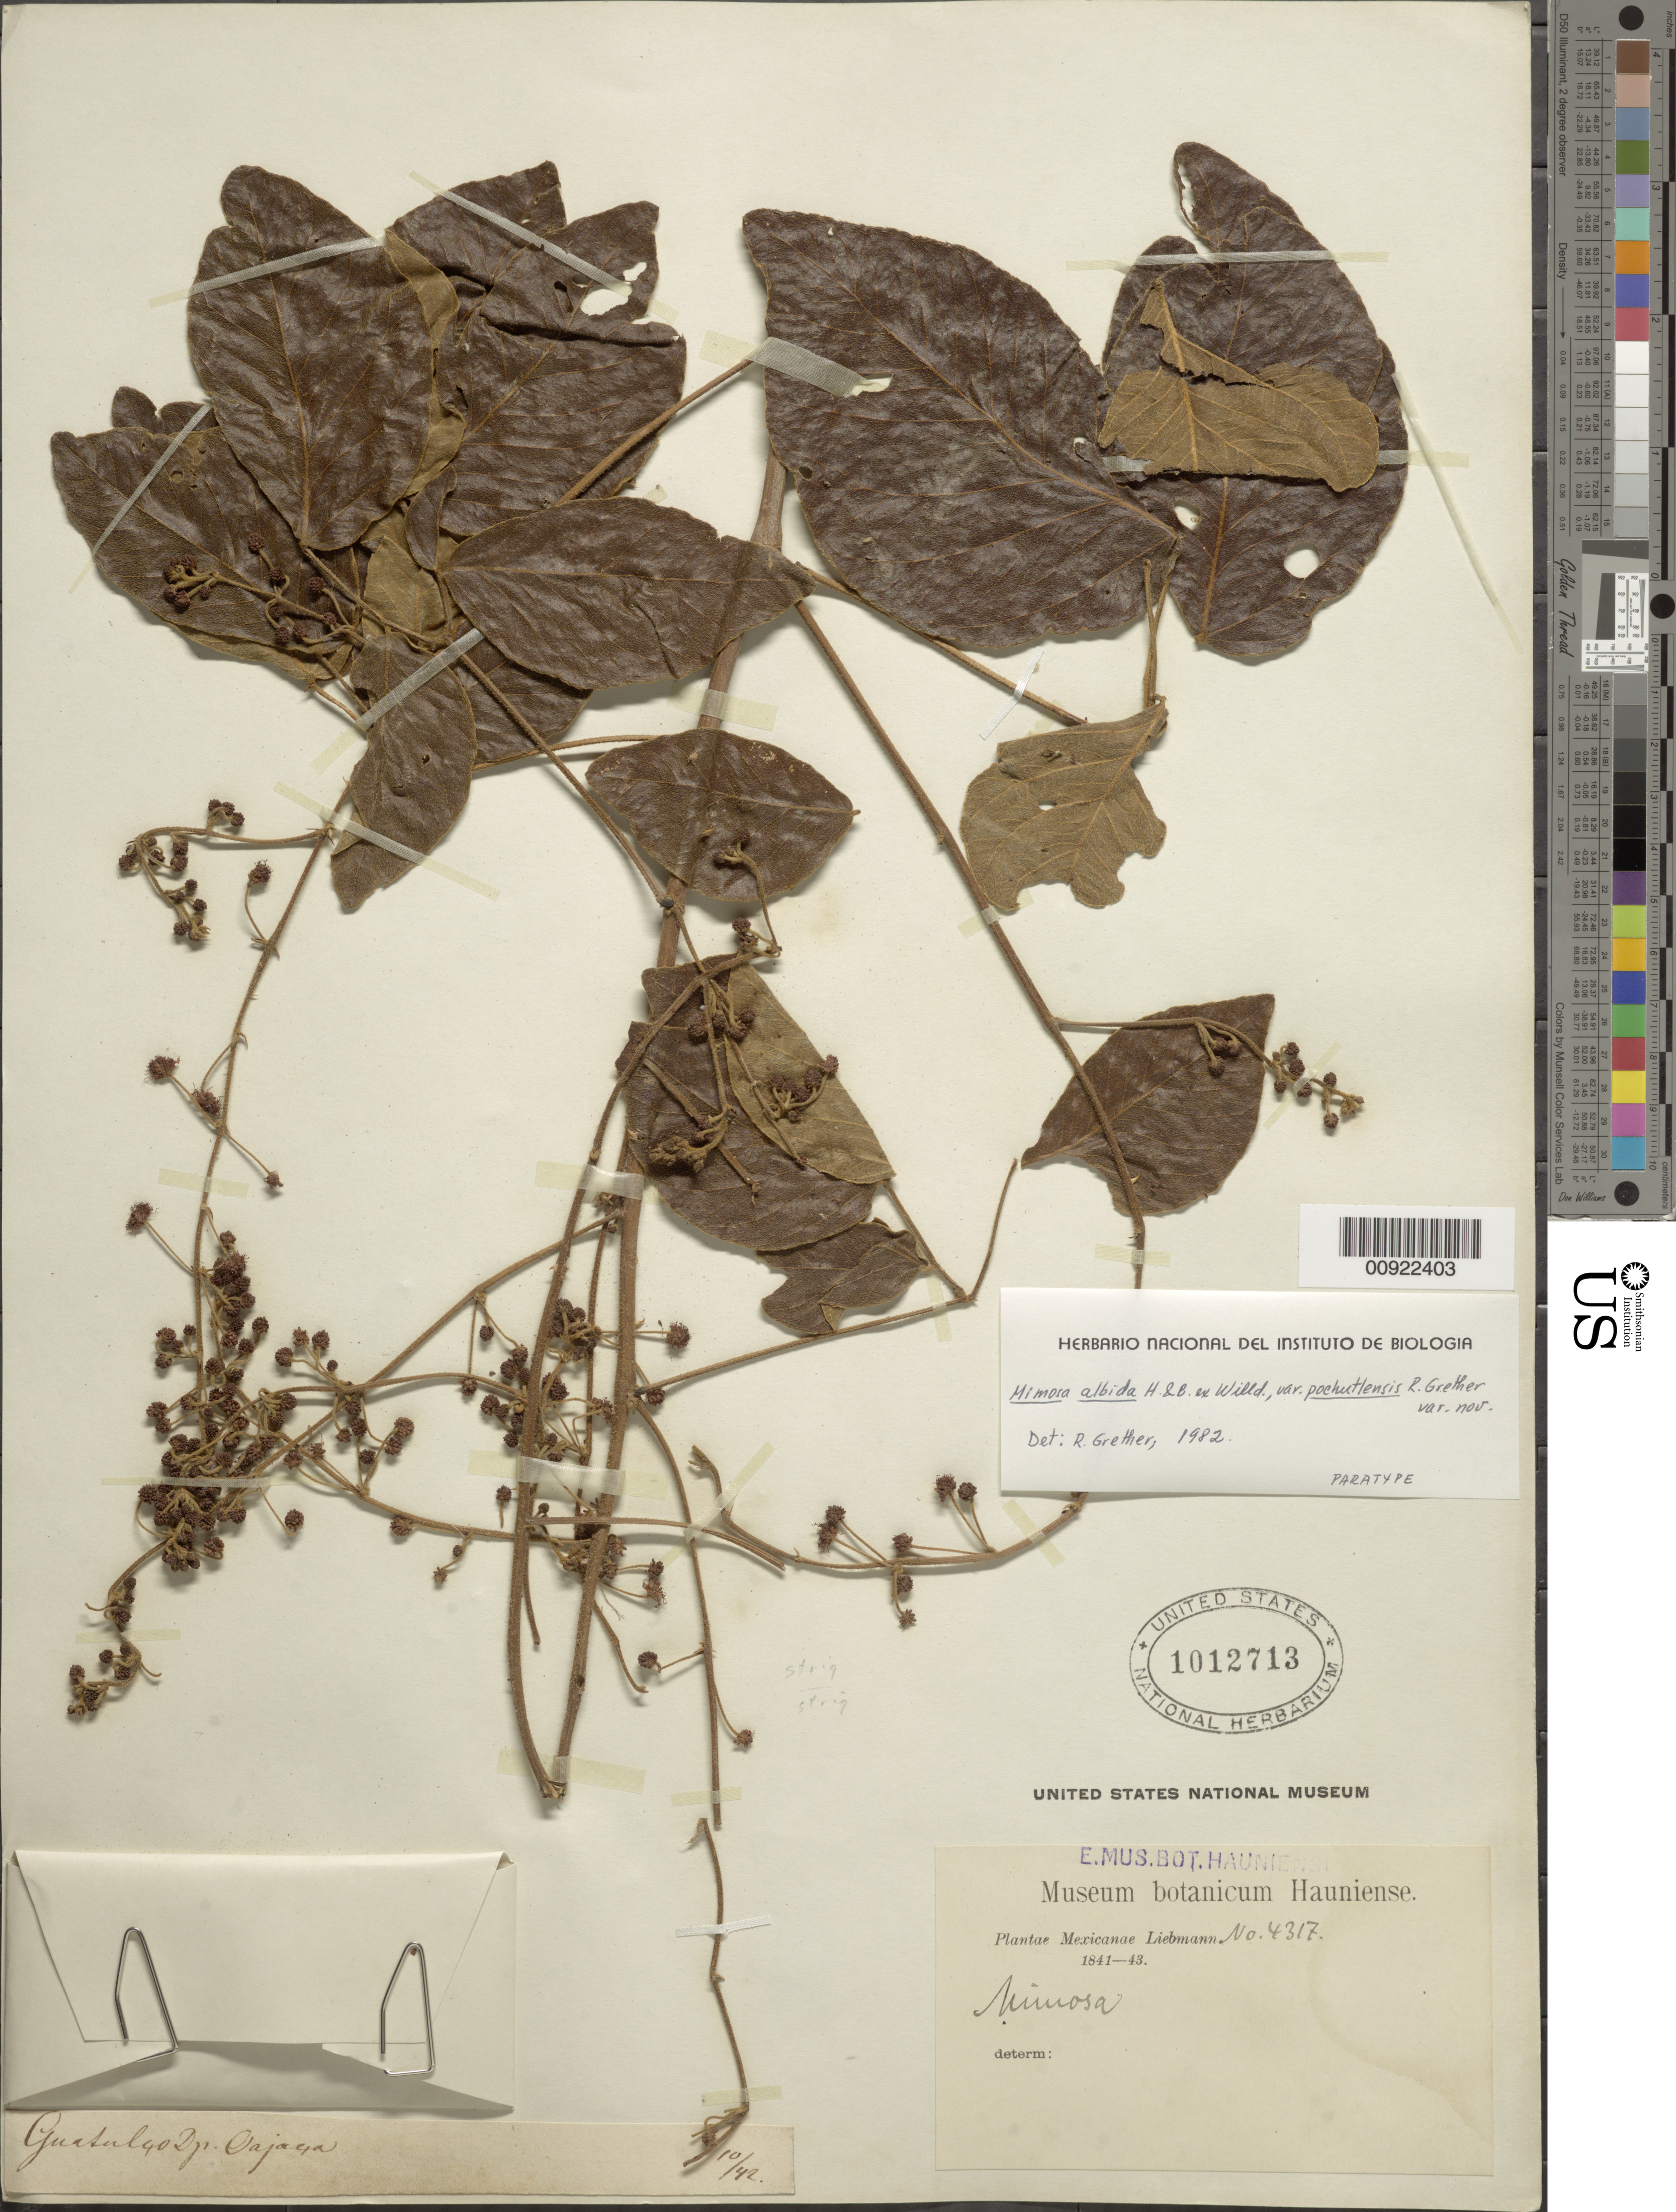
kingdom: Plantae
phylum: Tracheophyta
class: Magnoliopsida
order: Fabales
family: Fabaceae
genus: Mimosa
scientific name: Mimosa albida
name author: Humb. & Bonpl. ex Willd.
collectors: F. M. Liebmann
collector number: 4317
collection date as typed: Oct 1842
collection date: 1842-10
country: Mexico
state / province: Oaxaca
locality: Guadalgo [sic possibly Guadalupe], Dp. Oajaca [sic].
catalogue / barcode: US 1012713